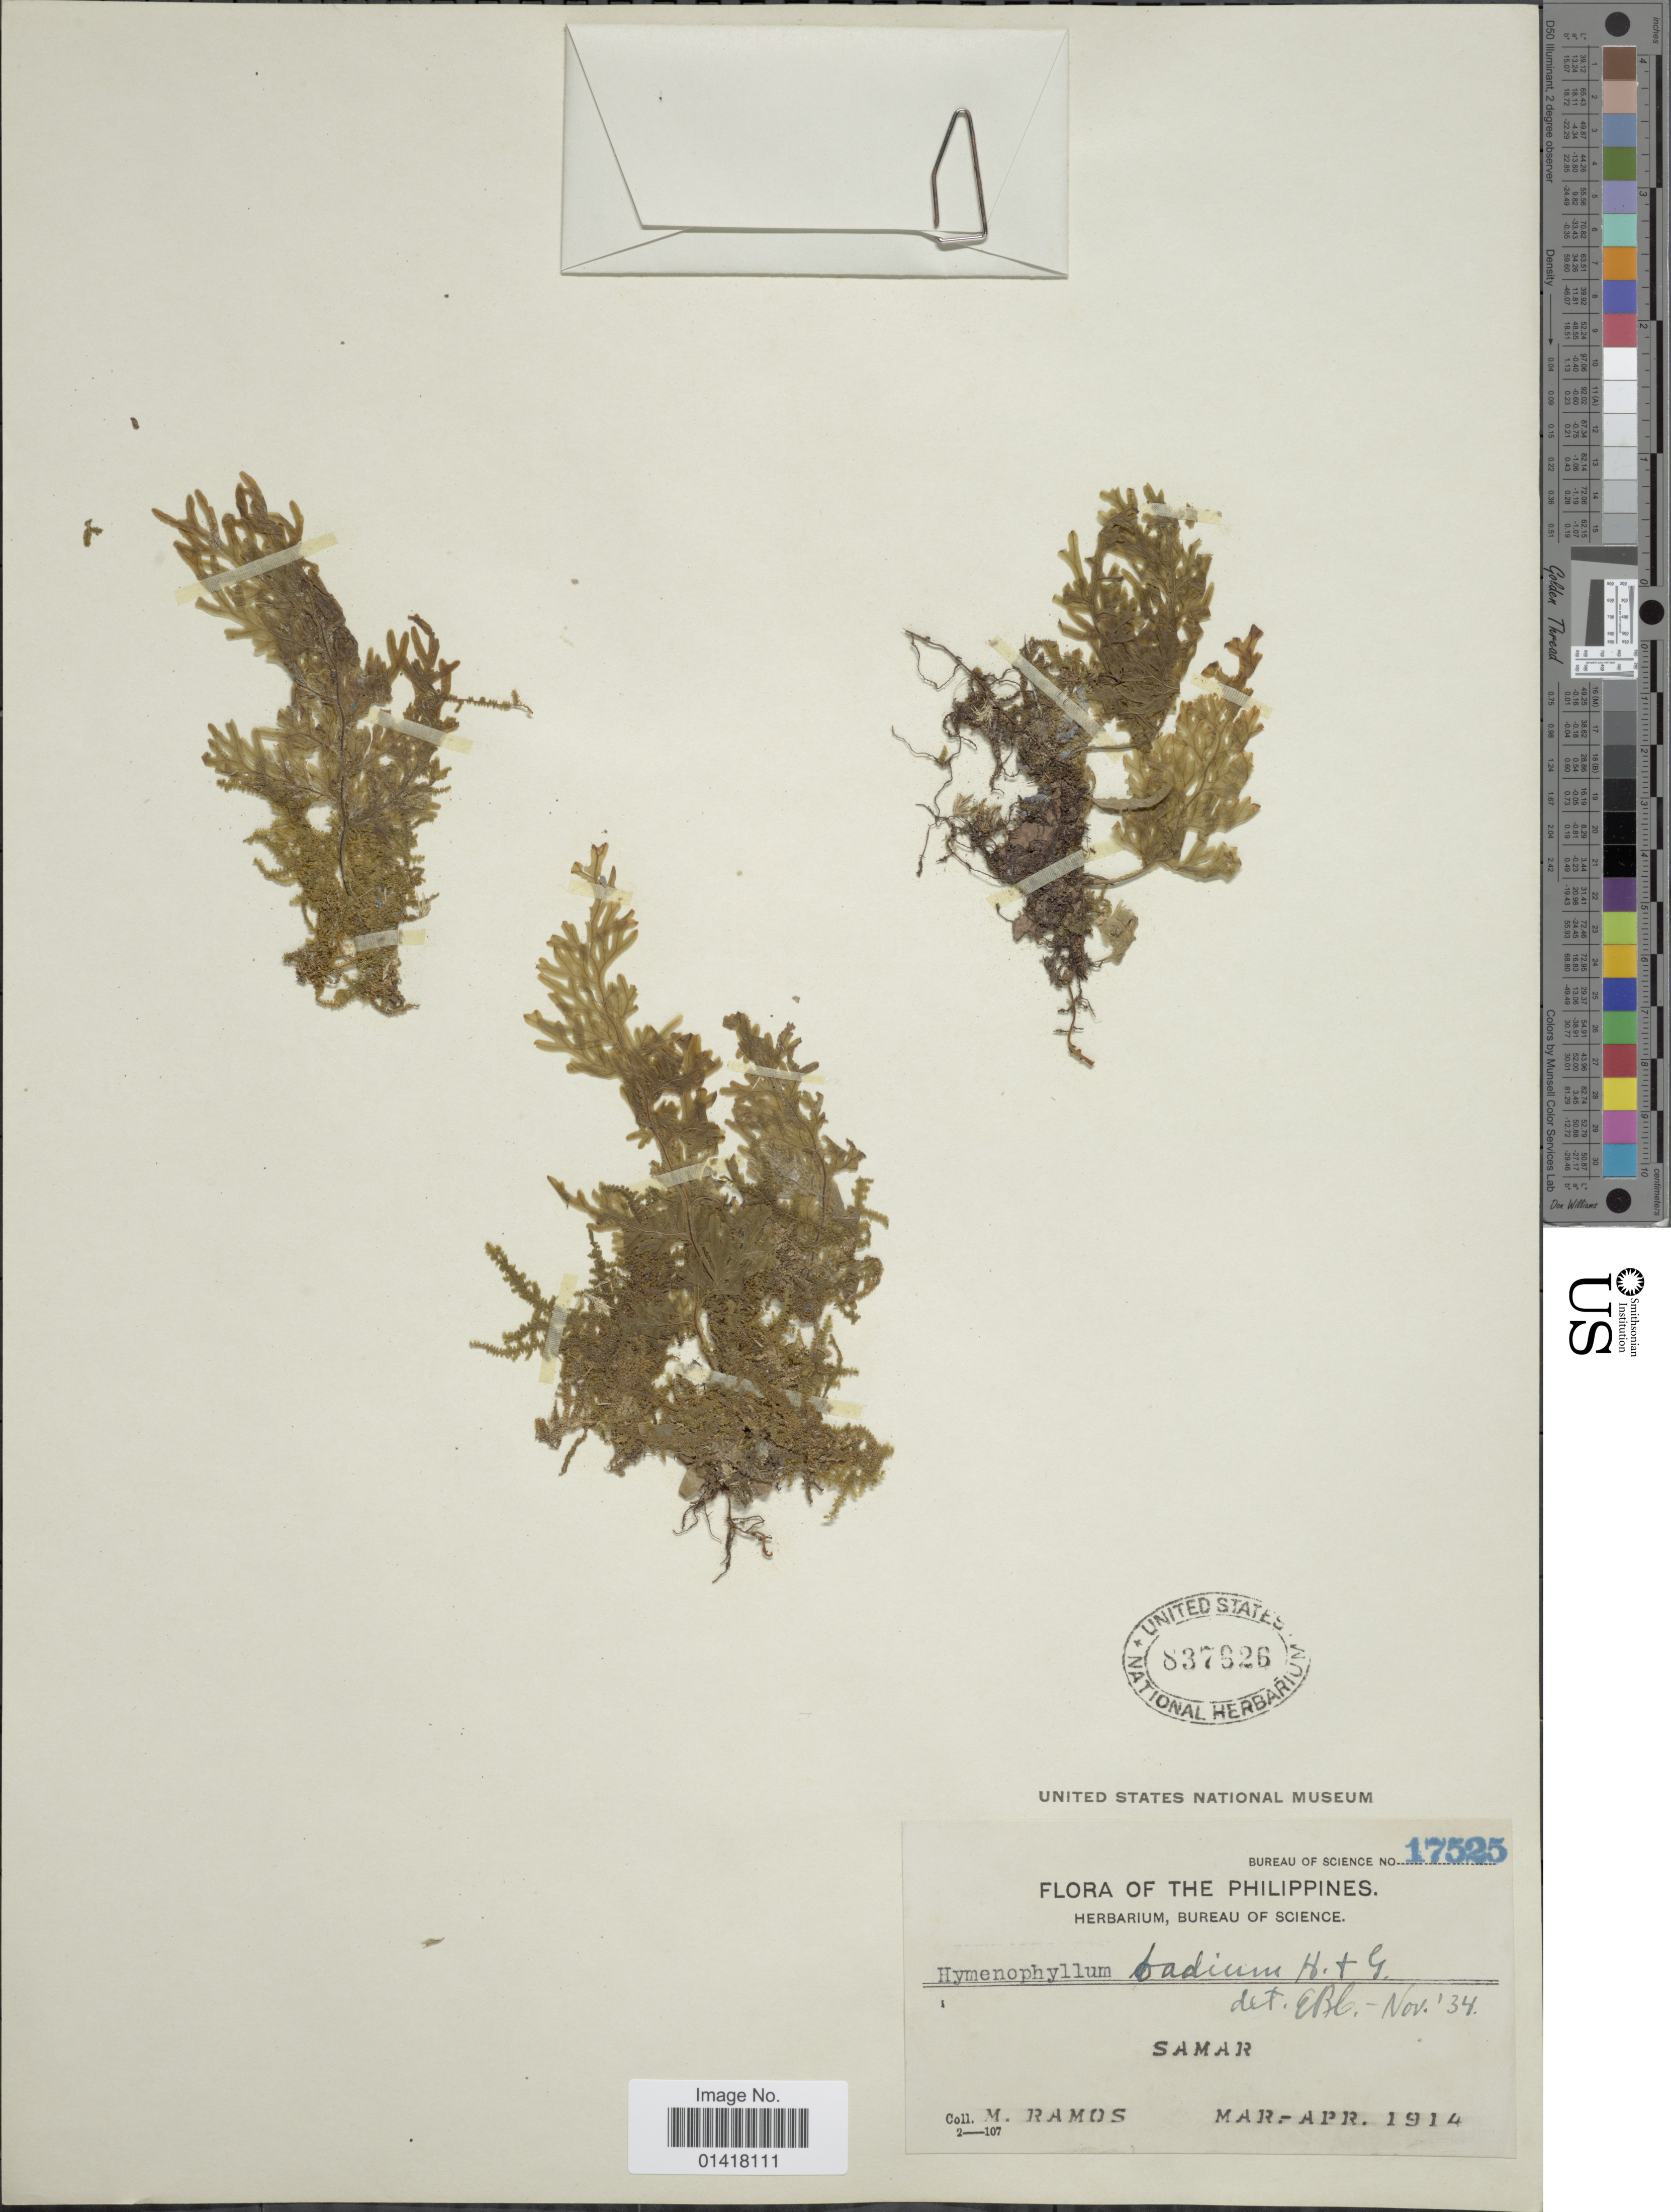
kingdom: Plantae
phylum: Tracheophyta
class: Polypodiopsida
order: Hymenophyllales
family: Hymenophyllaceae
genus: Hymenophyllum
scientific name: Hymenophyllum badium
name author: Hook. & Grev.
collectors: M. Ramos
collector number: Bureau of Science 17525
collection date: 1914-03/1914-04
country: Philippines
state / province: Eastern Visayas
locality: The Philippines. Samar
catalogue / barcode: US 837626